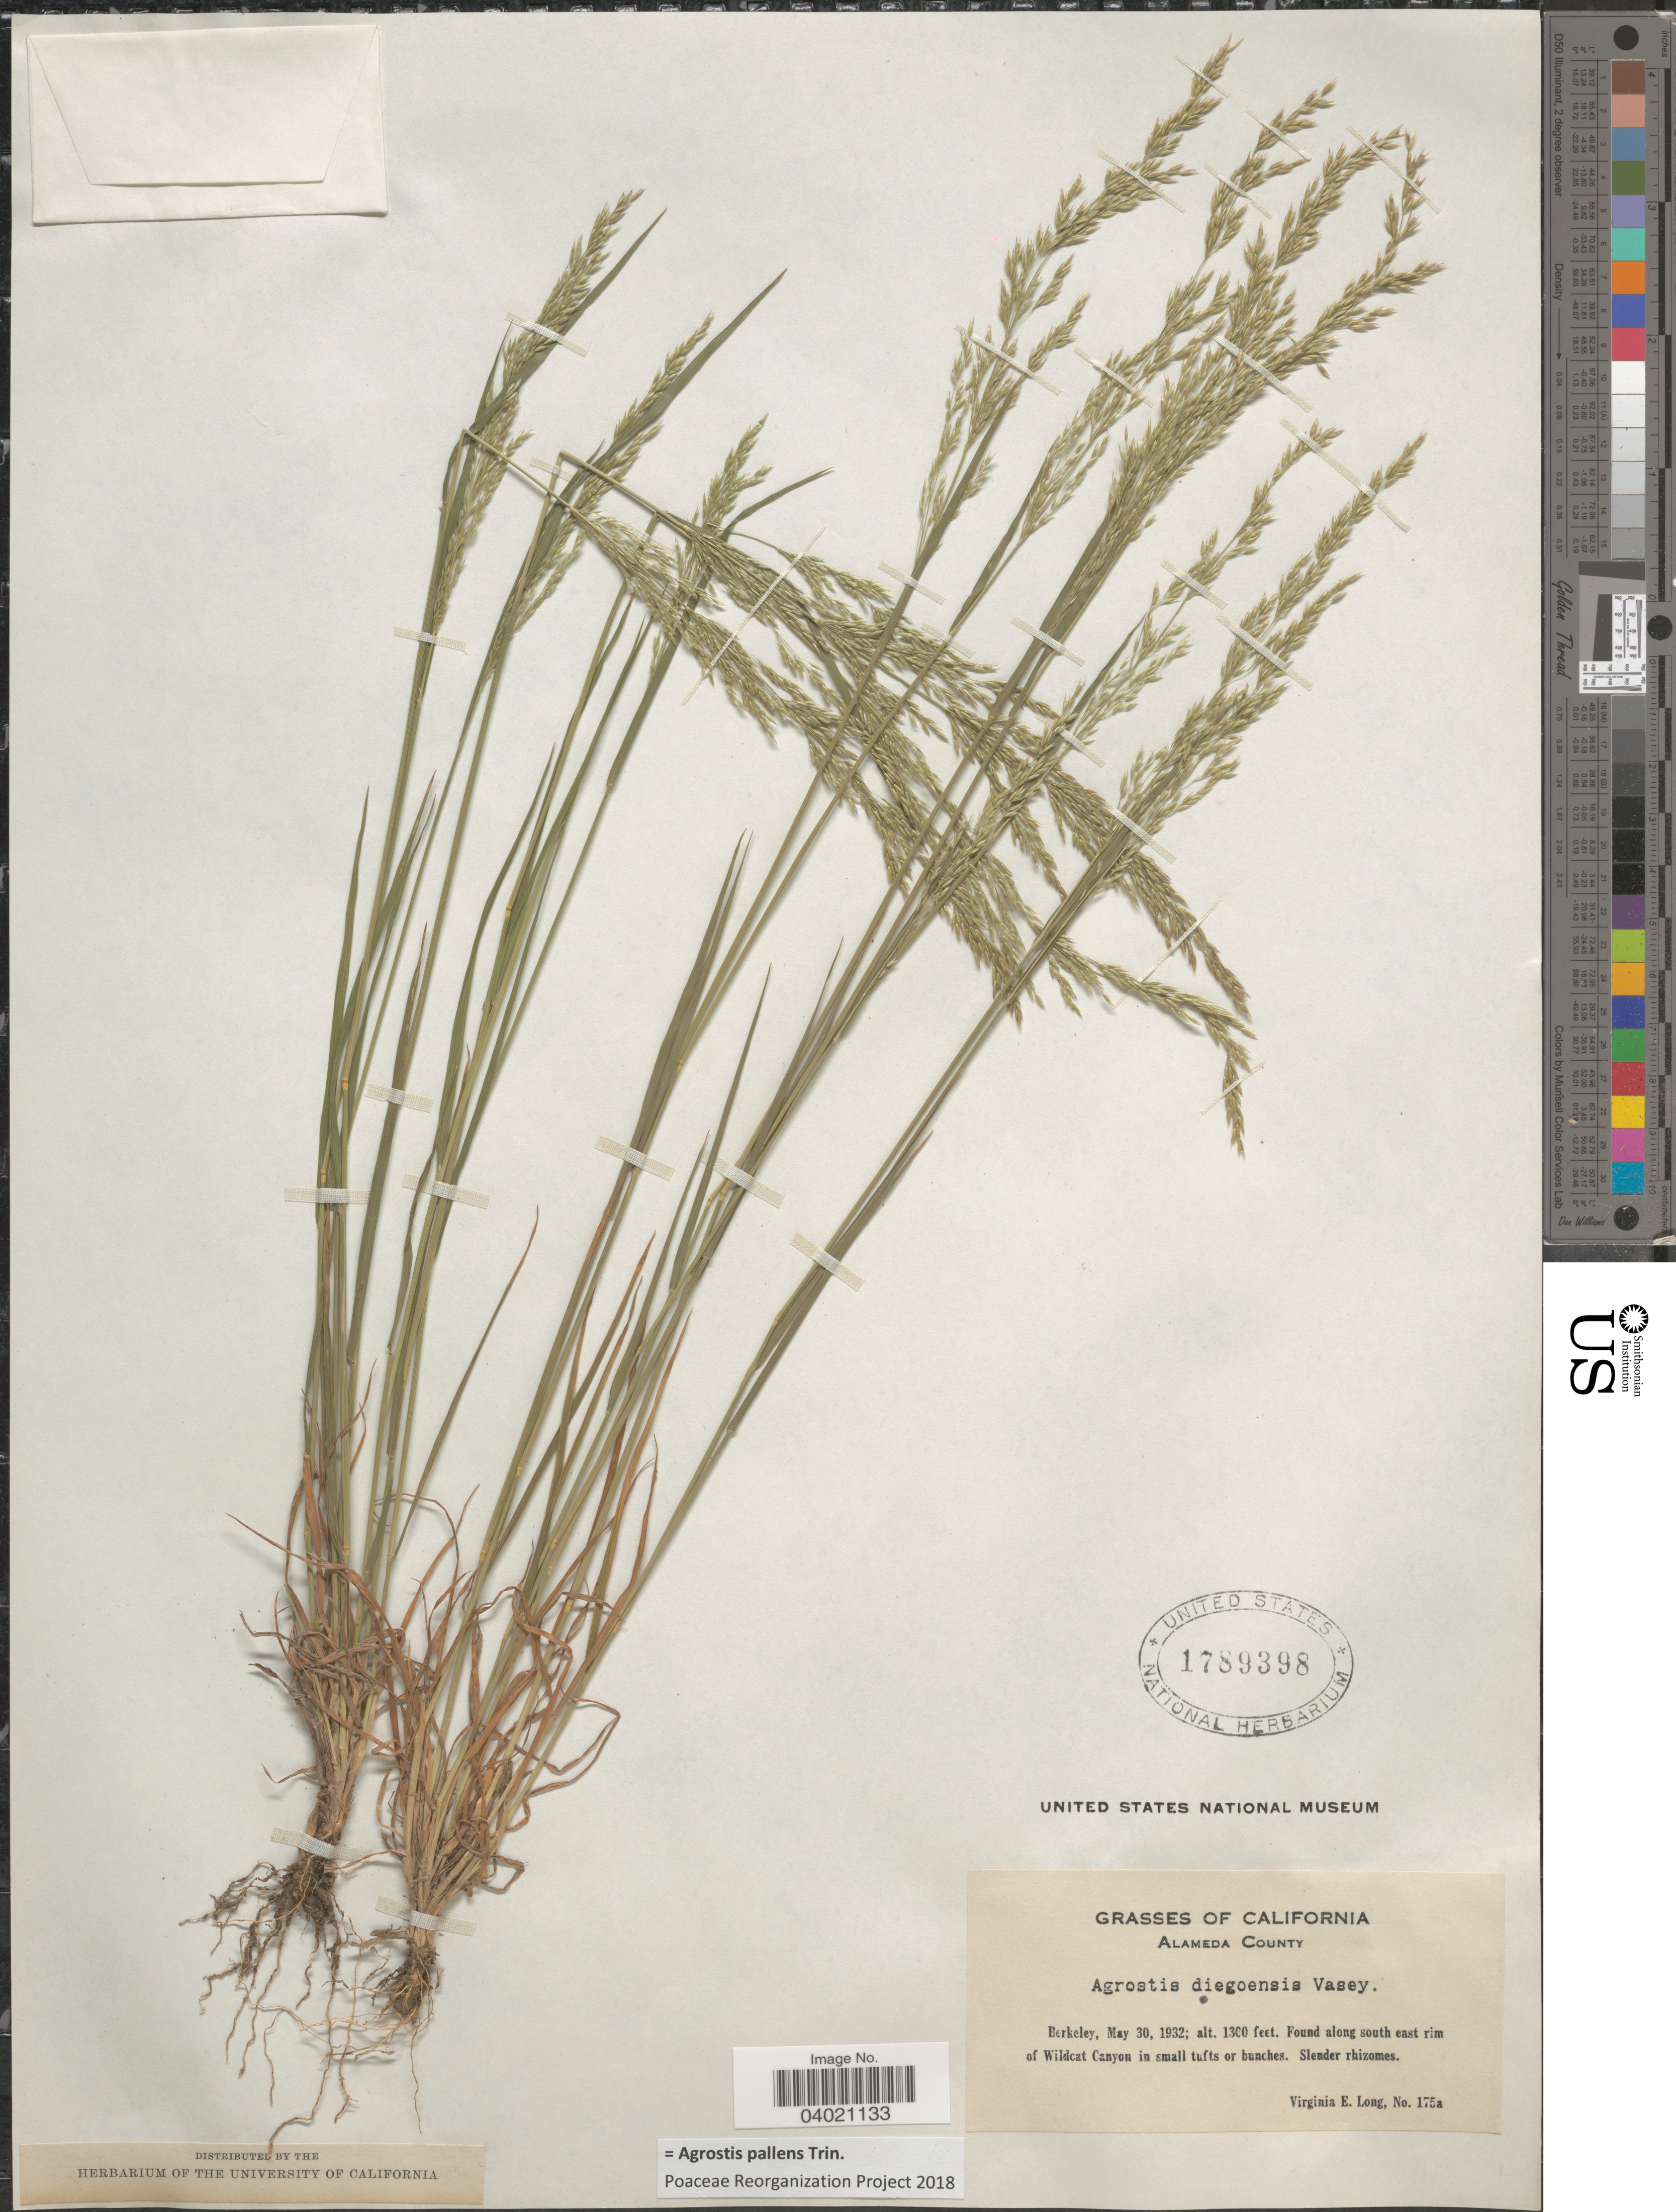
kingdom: Plantae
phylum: Tracheophyta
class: Liliopsida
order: Poales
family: Poaceae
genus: Agrostis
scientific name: Agrostis pallens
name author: Trin.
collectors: V. Long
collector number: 175a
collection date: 1932-05-30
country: United States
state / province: California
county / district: Alameda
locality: Alameda County. Berkeley. Found along south east rim of Wildcat Canyon in small tufts or bunches.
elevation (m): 396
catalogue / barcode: US 1789398